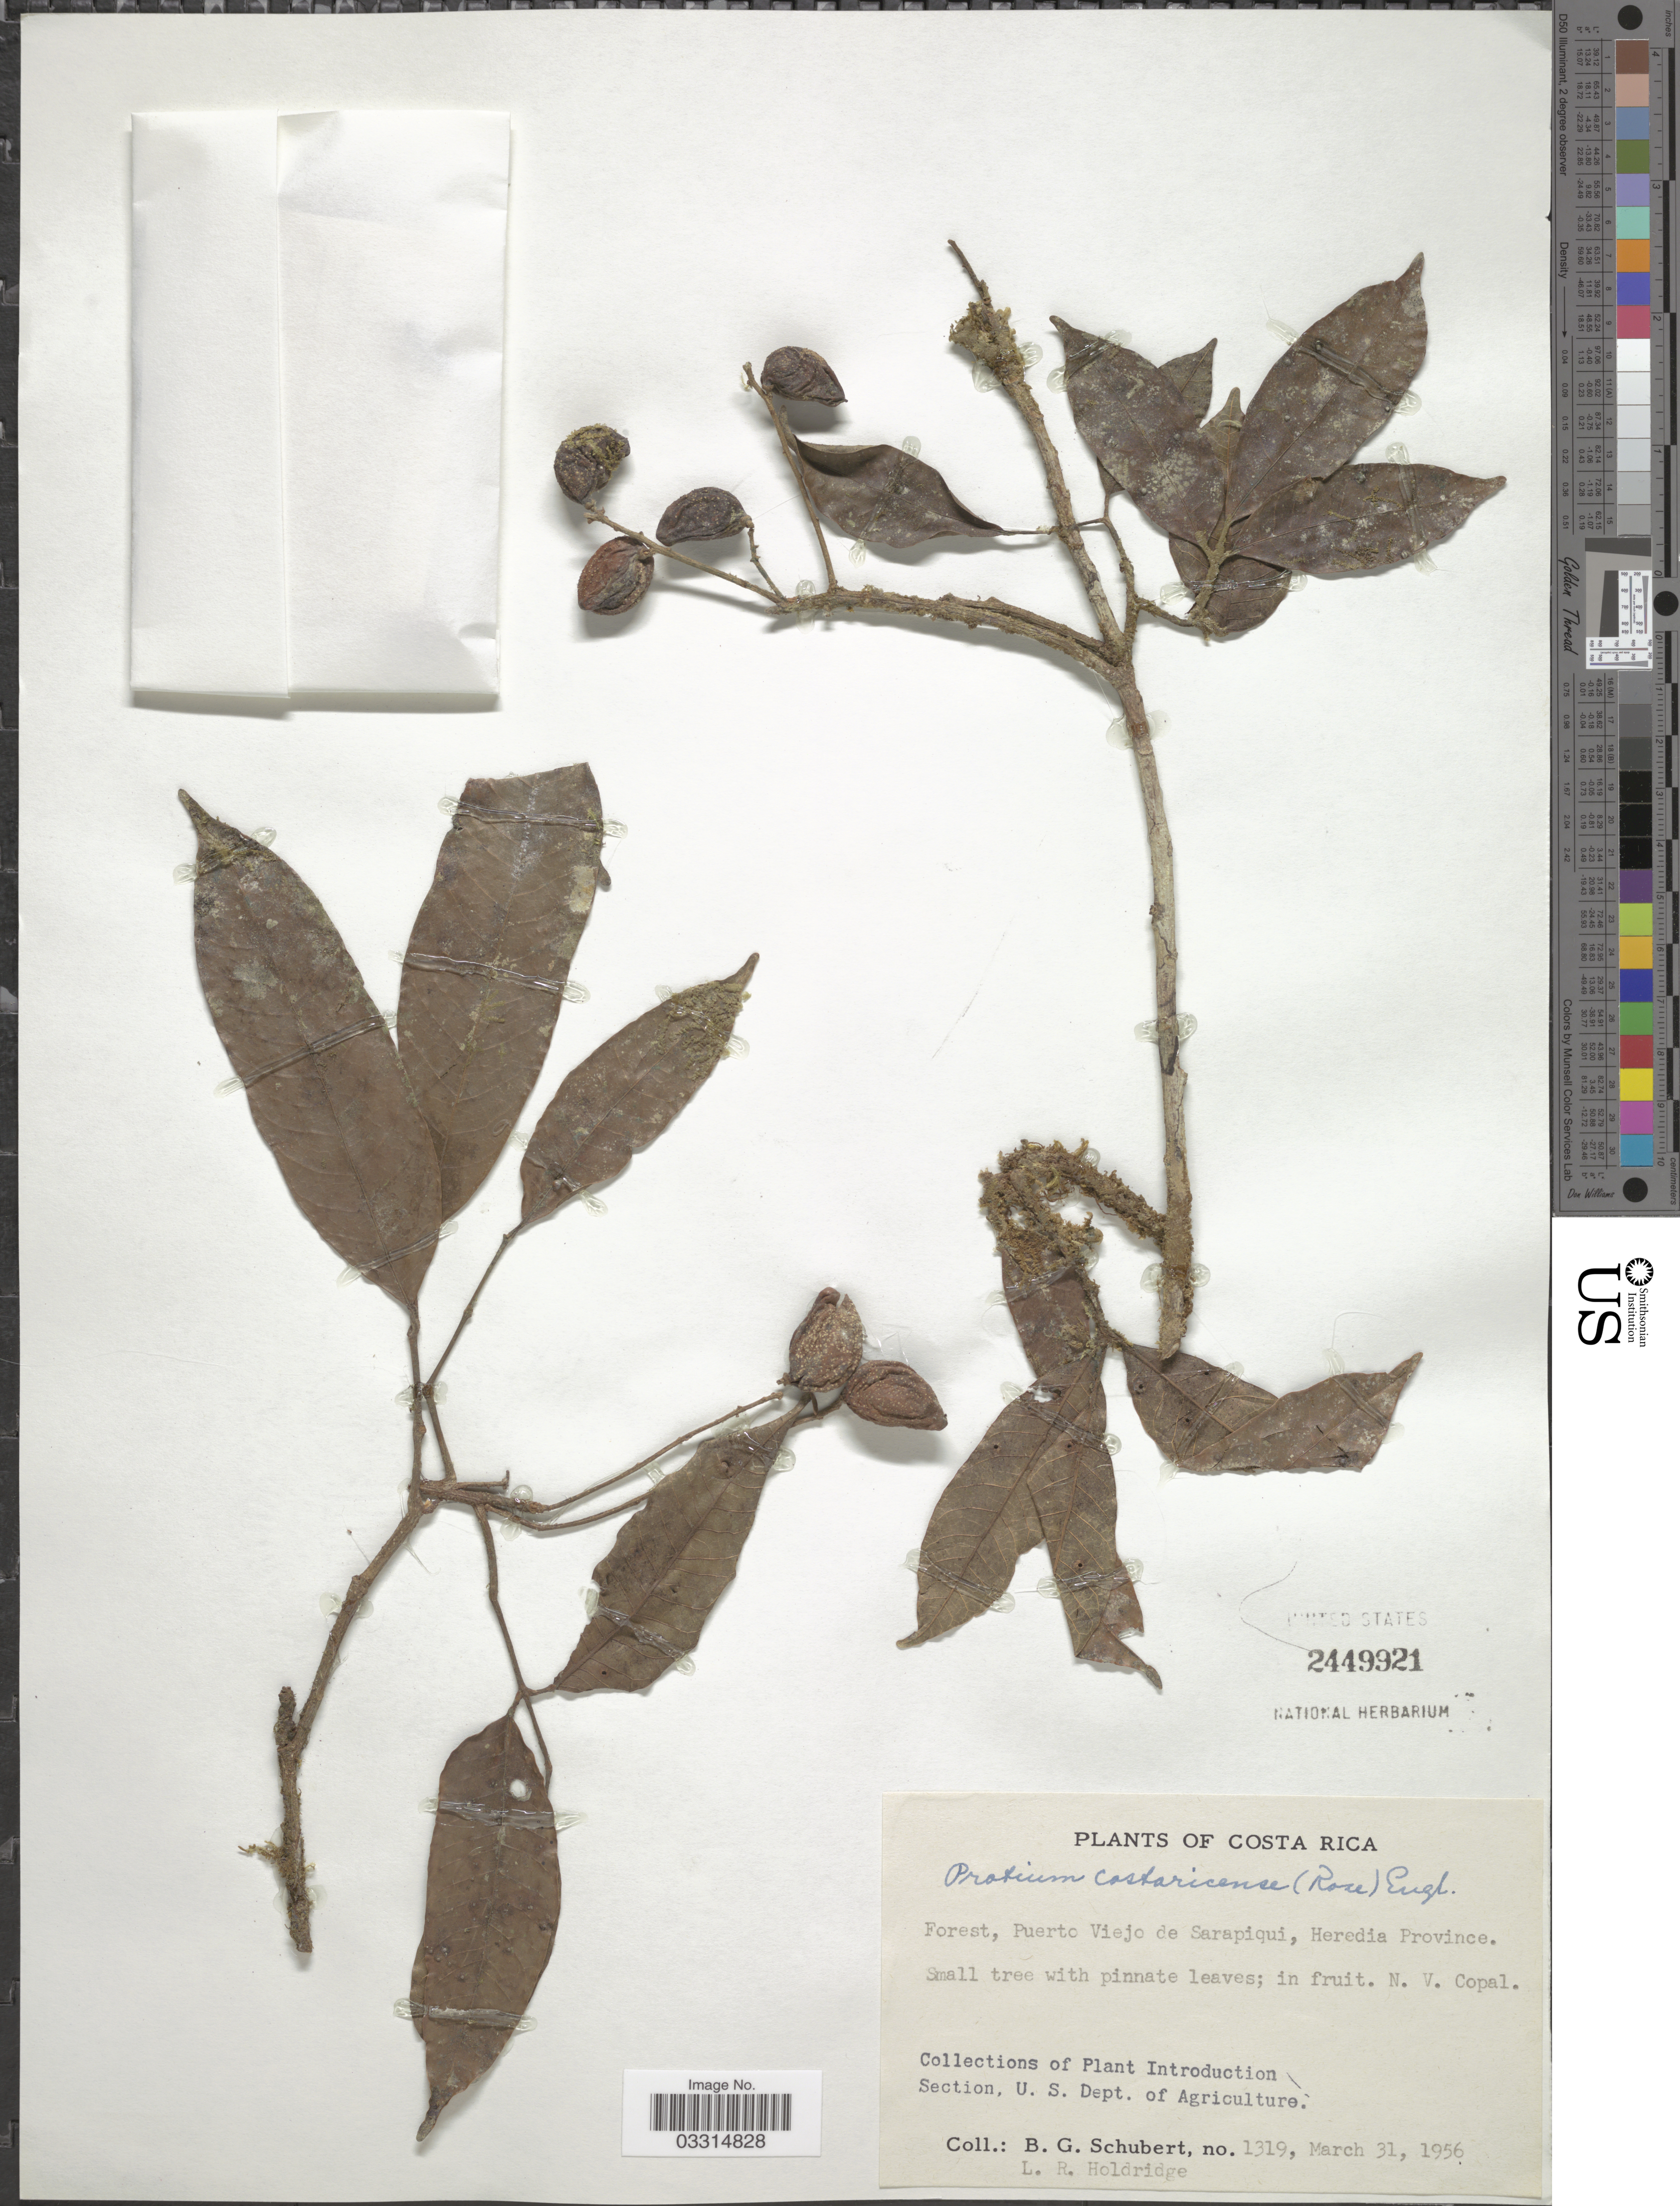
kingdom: Plantae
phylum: Tracheophyta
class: Magnoliopsida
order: Sapindales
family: Burseraceae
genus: Protium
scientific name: Protium confusum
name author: (Rose) Pittier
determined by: Strong, Mark T., (BOT), Smithsonian Institution - National Museum of Natural History (UNITED STATES)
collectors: B. Schubert & L. Holdridge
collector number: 1319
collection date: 1956-03-31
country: Costa Rica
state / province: Heredia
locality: Forest, Puerto Viejo de Sarapiqui.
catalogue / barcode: US 2449921